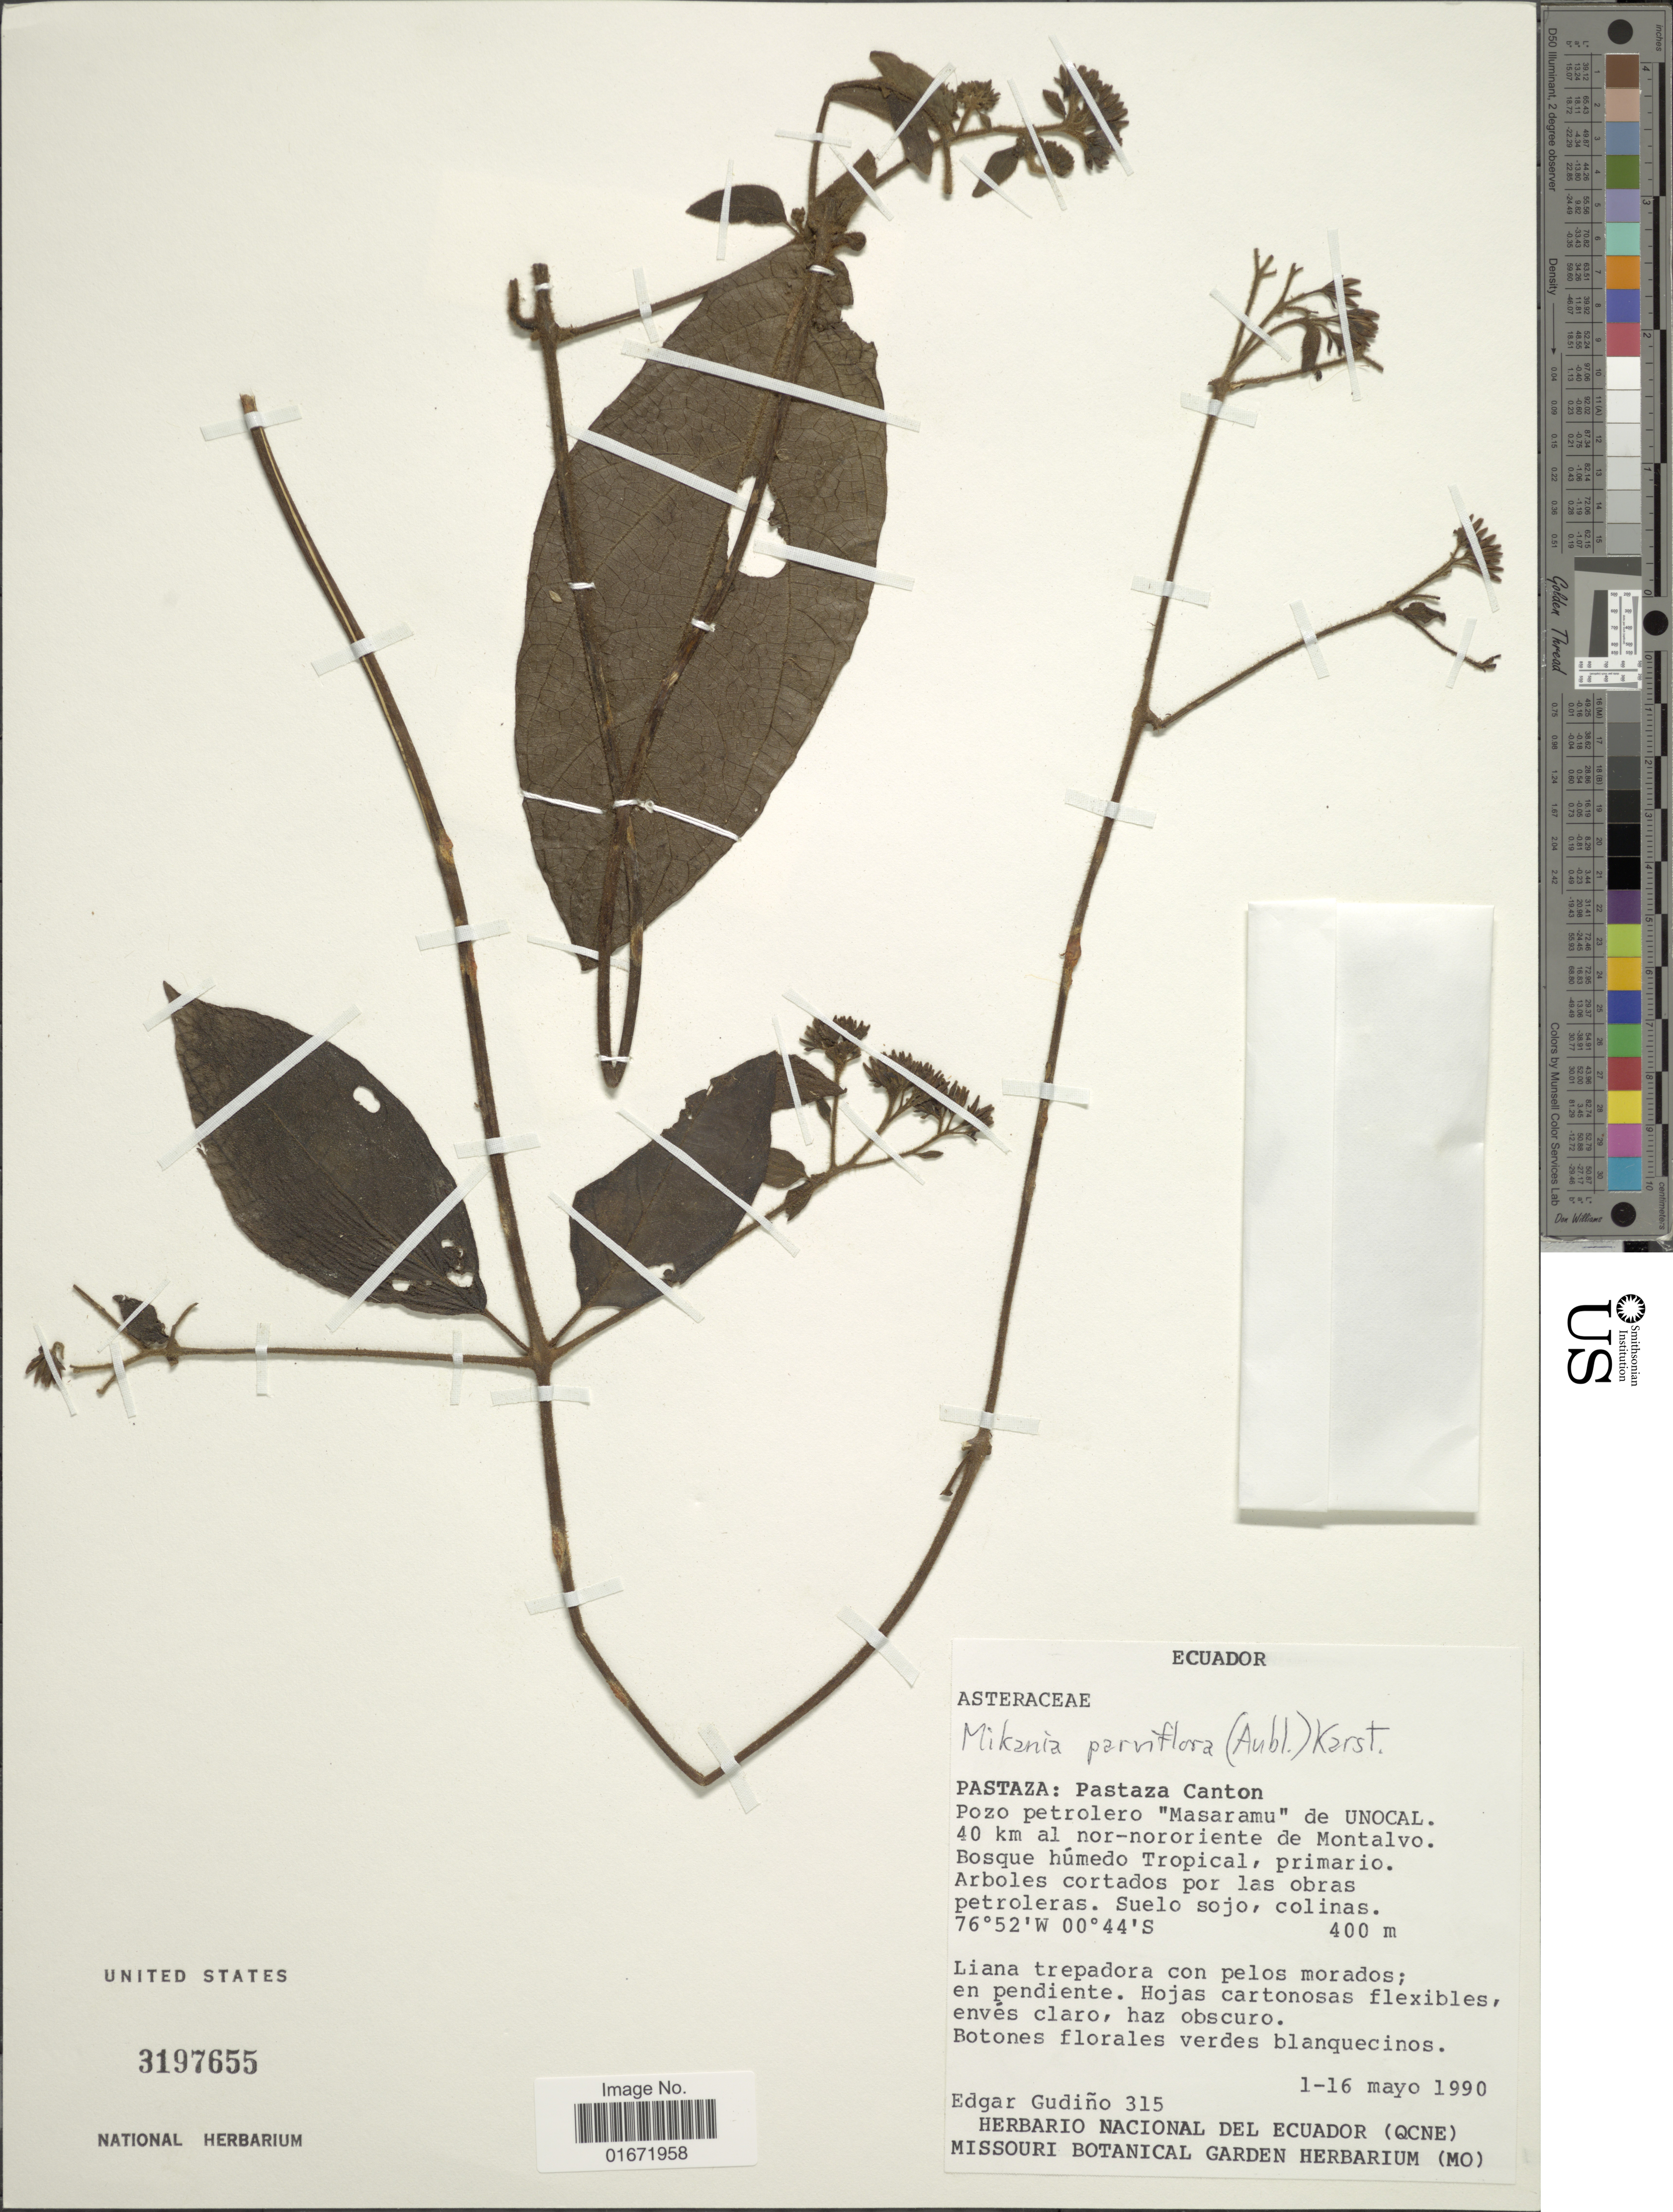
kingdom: Plantae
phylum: Tracheophyta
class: Magnoliopsida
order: Asterales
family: Asteraceae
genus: Mikania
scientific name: Mikania parviflora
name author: (Aubl.) Karst.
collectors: E. Gudiño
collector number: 315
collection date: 1990-05-01/1990-05-16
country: Ecuador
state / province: Pastaza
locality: Pastaza: Pastaza Canton. Pozo petrolero "Masaramu" de Unocal. 40 km al nor-nororiente de Montalvo. Bosque húmedo Tropical, primario. Arboles cortados por las obras petroleras. Suelo sojo, colinas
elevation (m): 400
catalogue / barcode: US 3197655